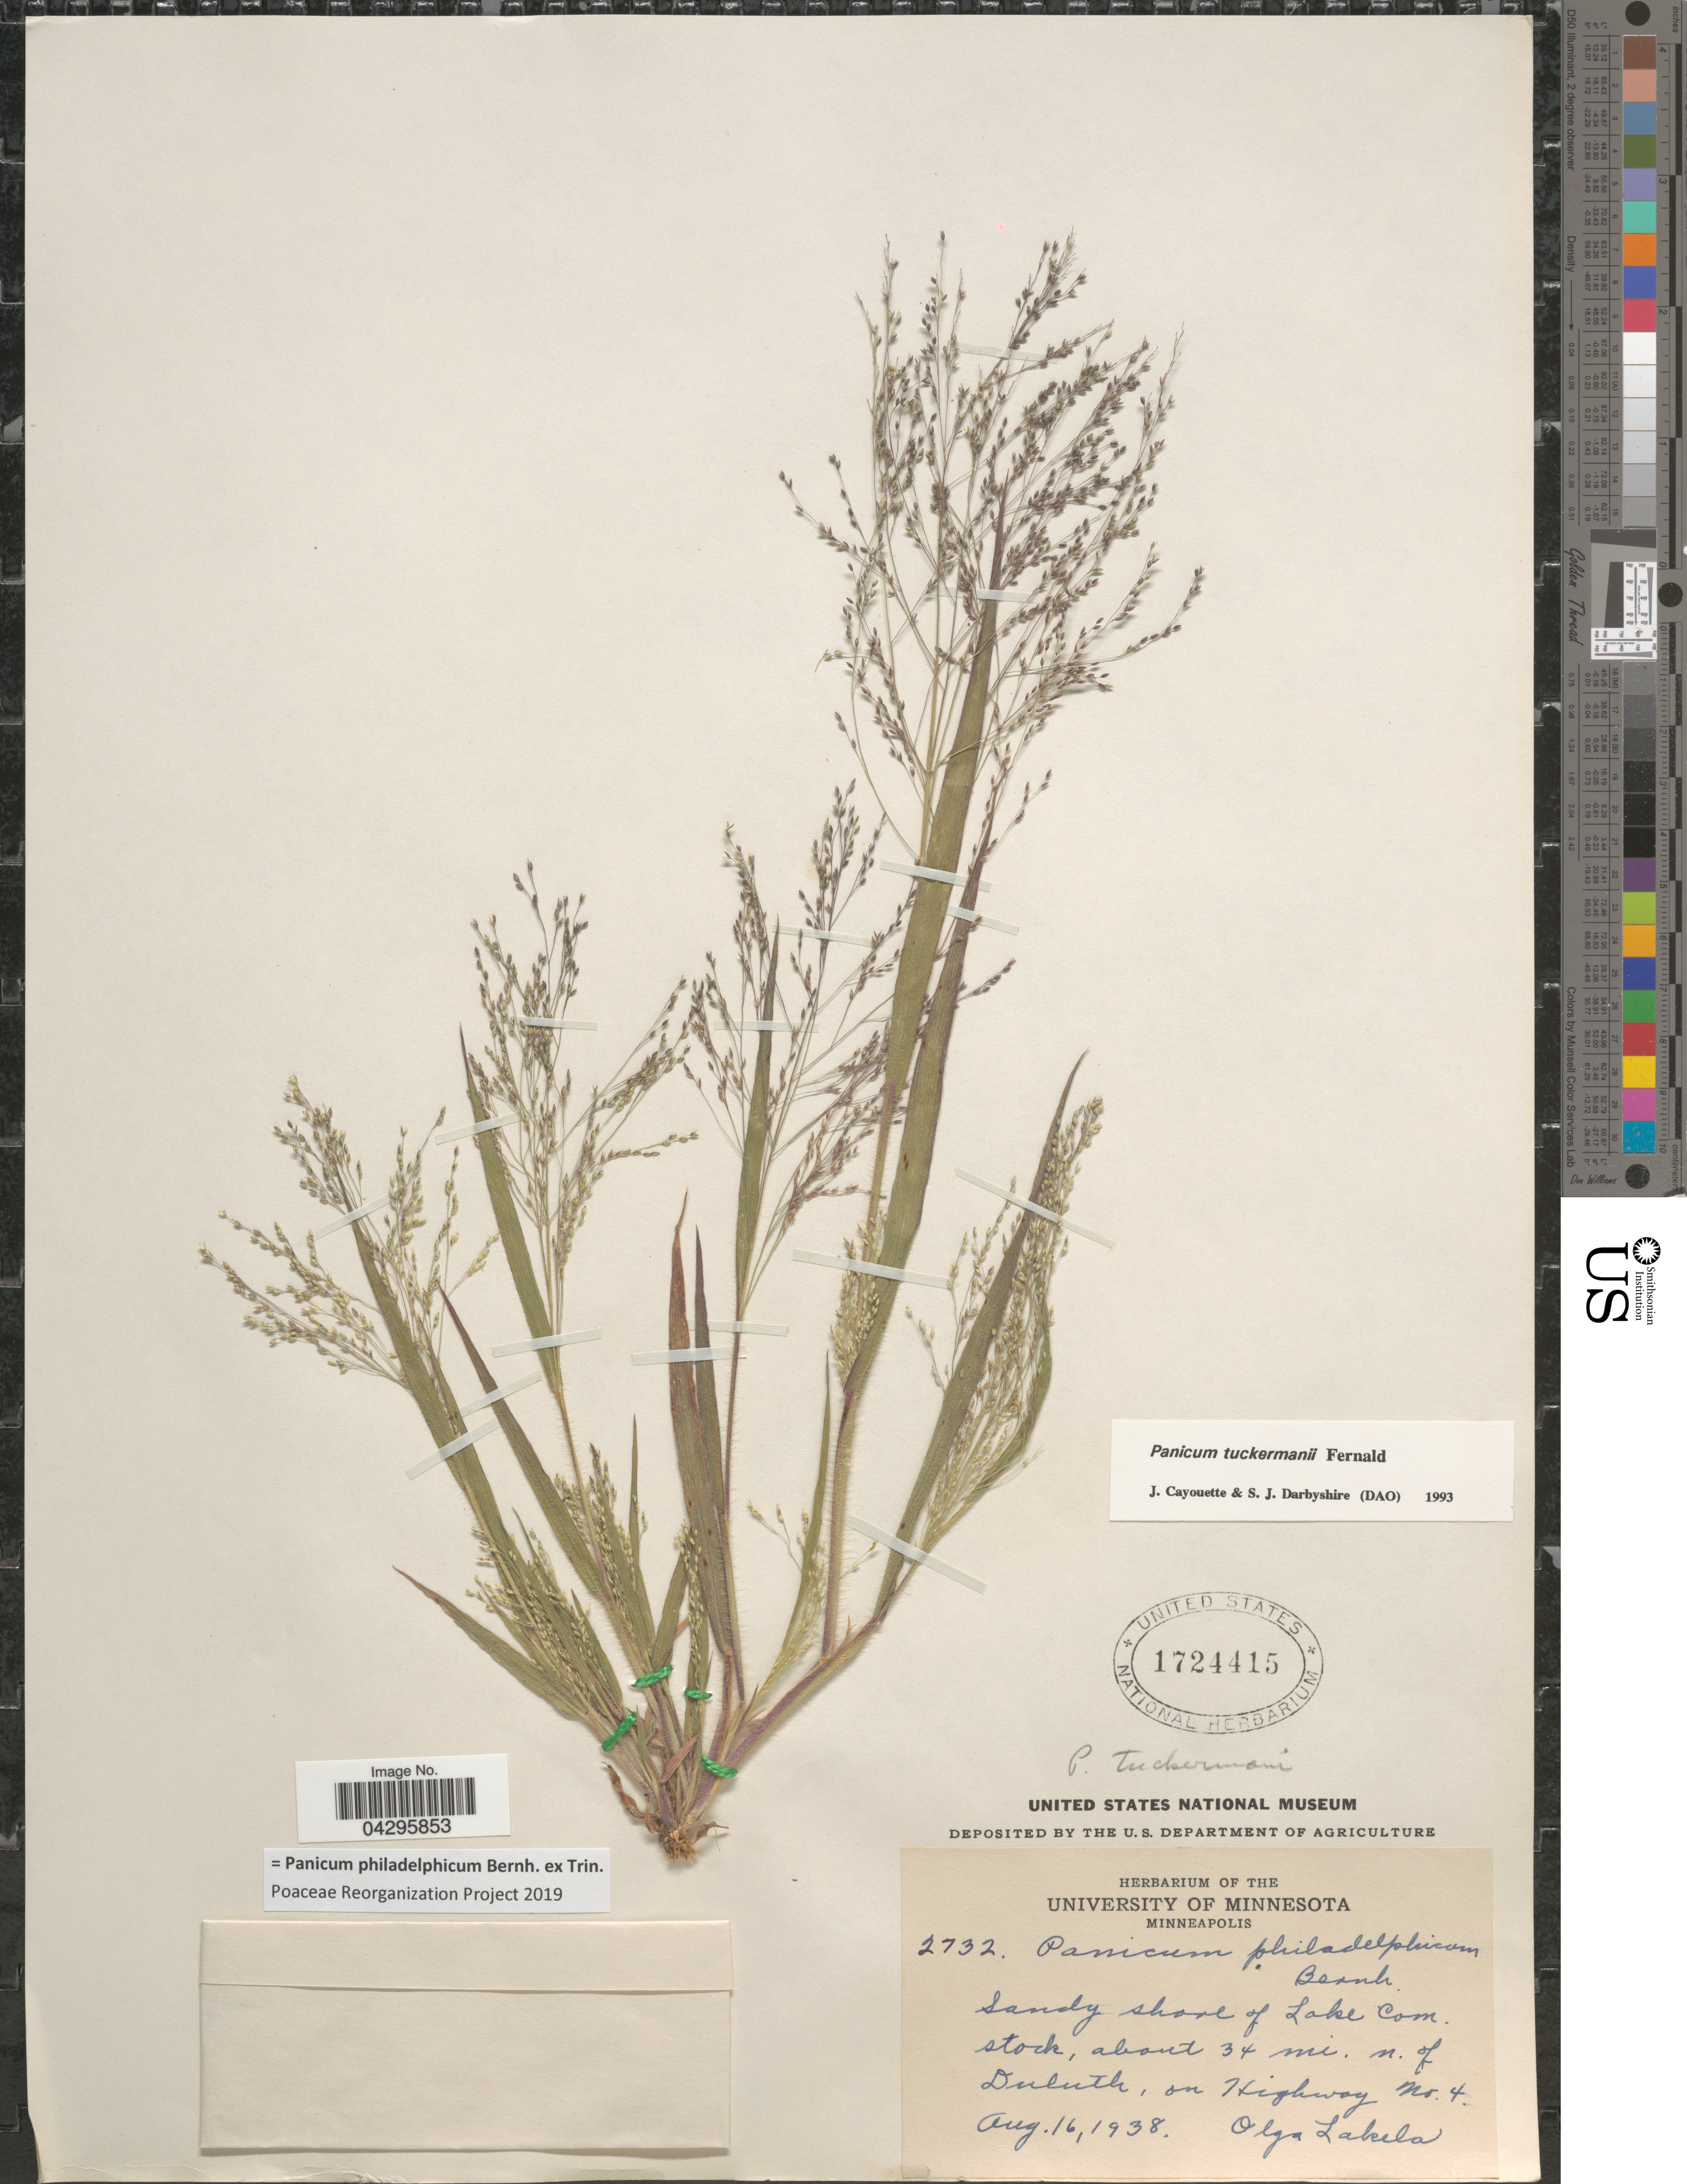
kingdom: Plantae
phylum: Tracheophyta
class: Liliopsida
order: Poales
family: Poaceae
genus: Panicum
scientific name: Panicum philadelphicum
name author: Bernh. ex Trin.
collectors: O. K. Lakela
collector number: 2732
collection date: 1938-08-16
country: United States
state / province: Minnesota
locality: Sandy shore of Lake Com. stock, about 34 mi. n. of Duluth, on Highway No. 4.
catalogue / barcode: US 1724415